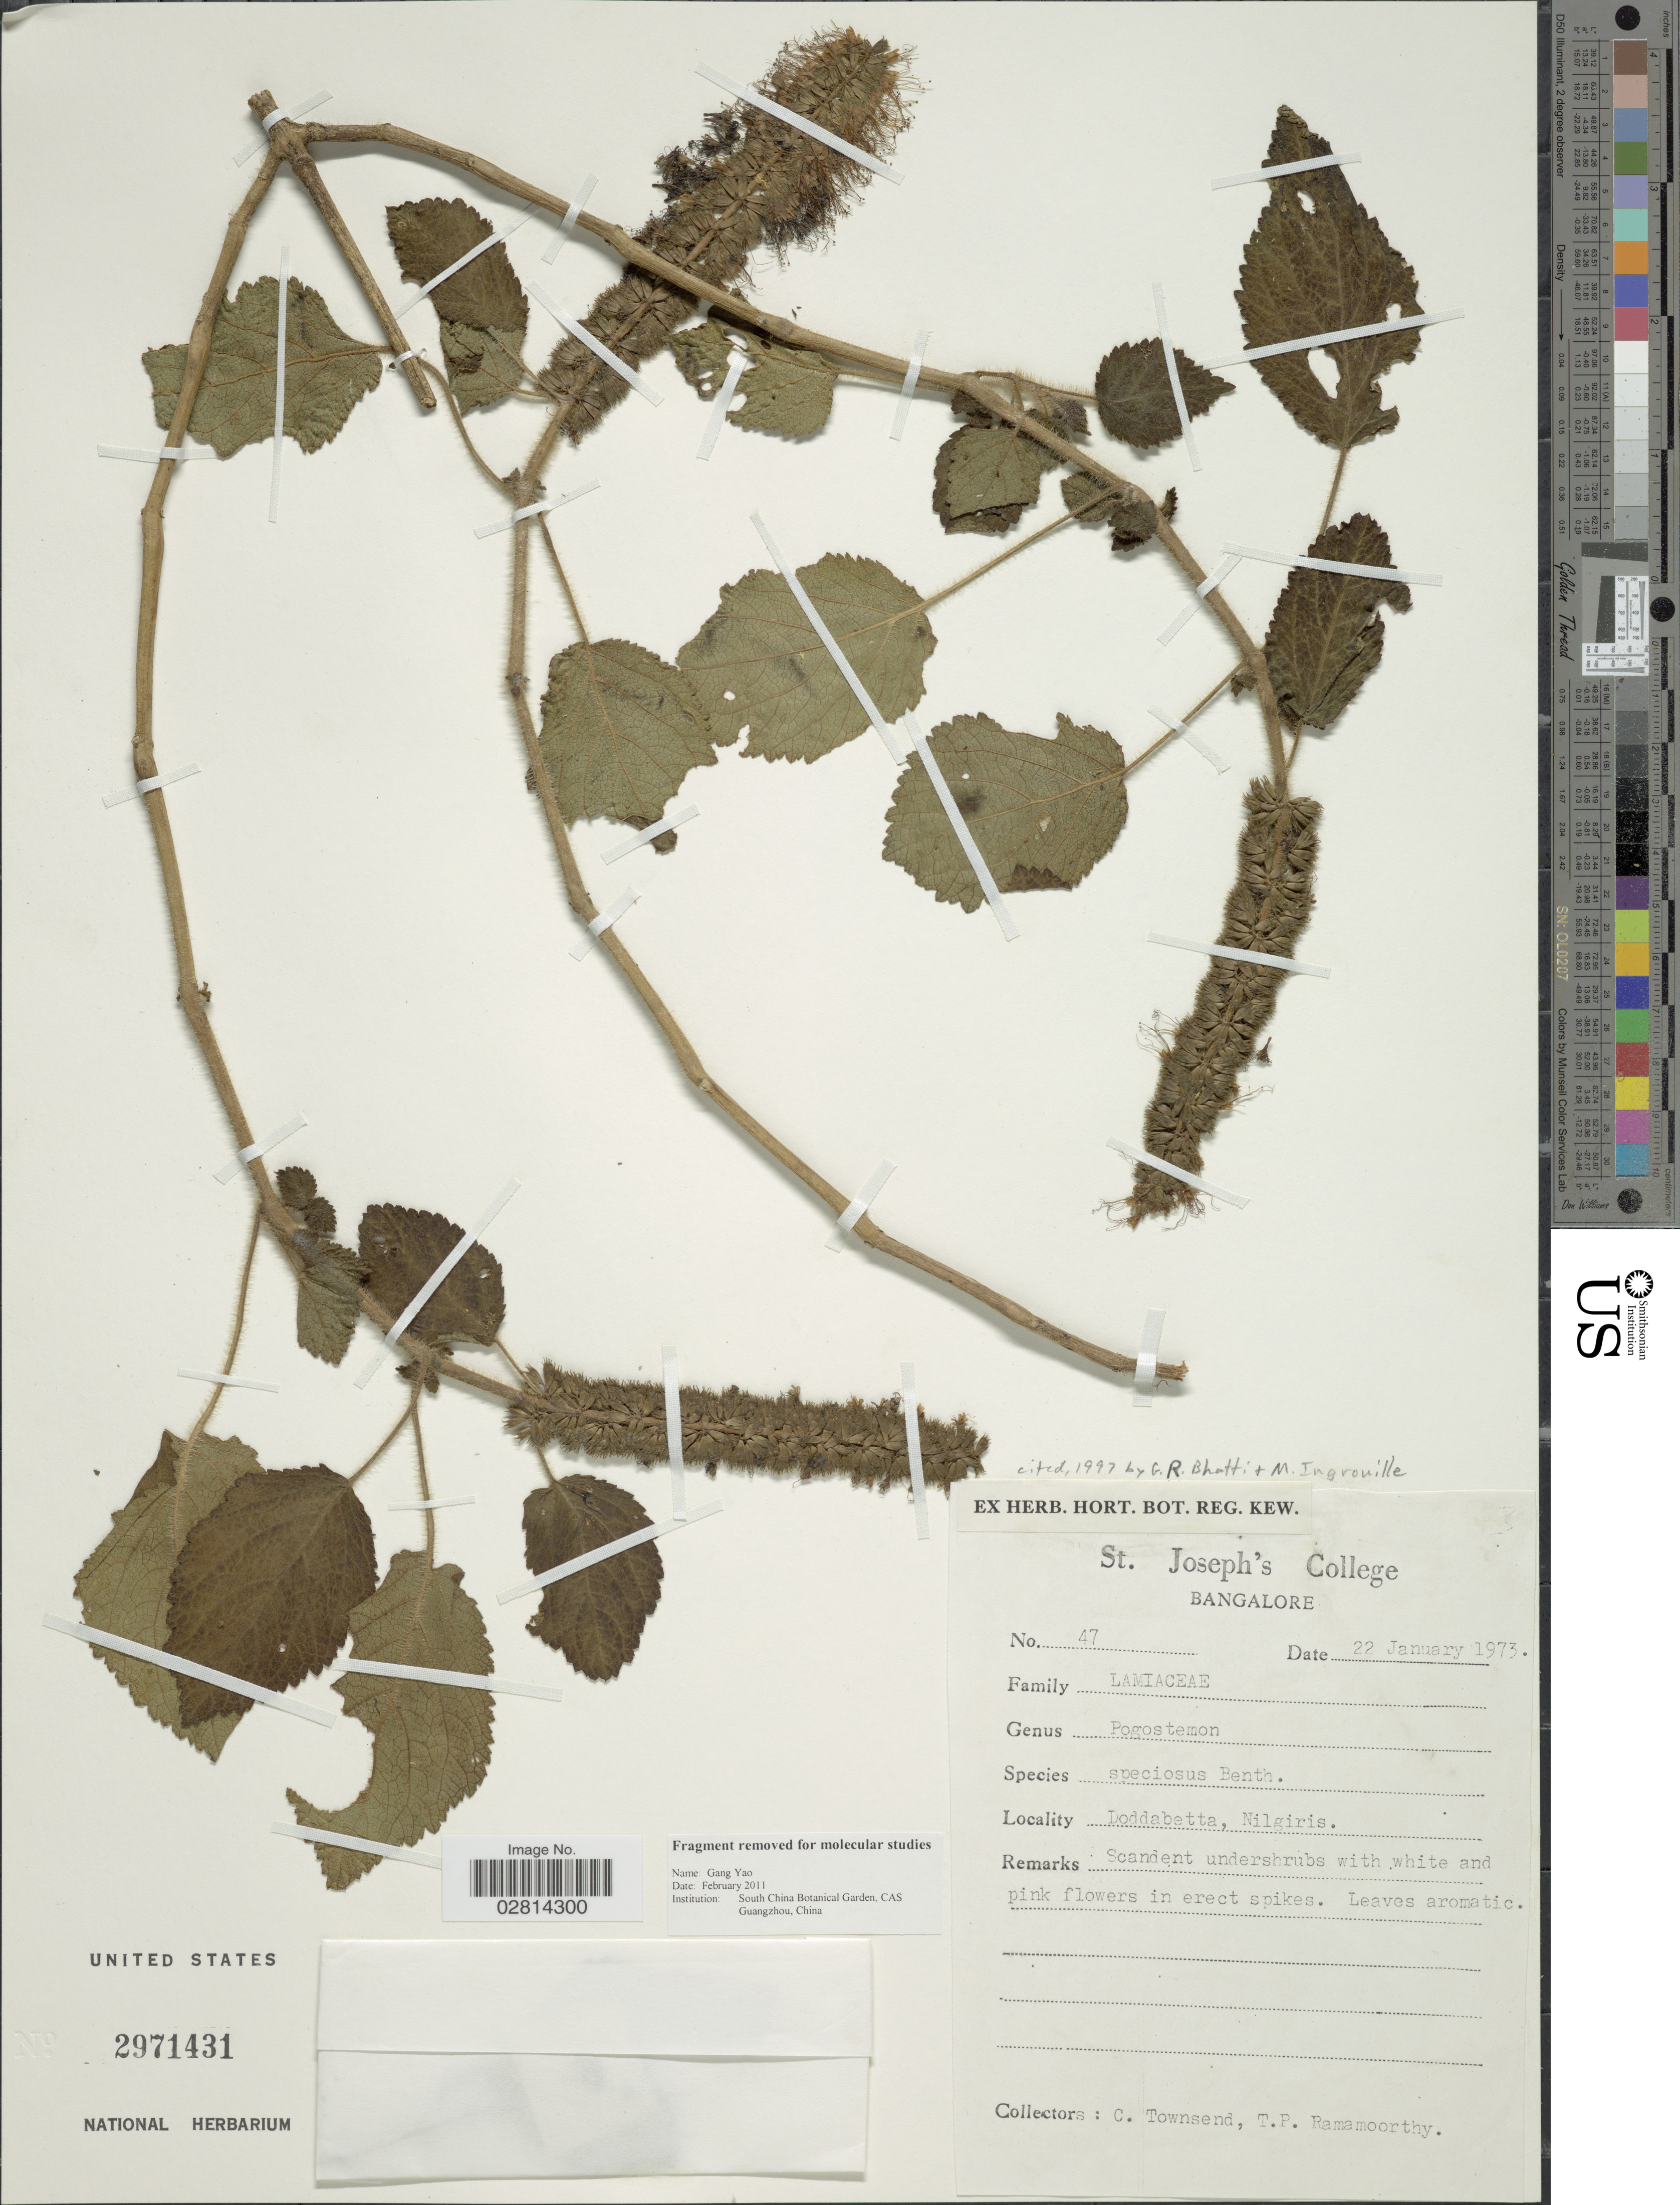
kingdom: Plantae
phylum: Tracheophyta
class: Magnoliopsida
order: Lamiales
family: Lamiaceae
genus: Pogostemon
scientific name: Pogostemon speciosus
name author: Benth.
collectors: C. Townsend & T. P. Ramamoorthy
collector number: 47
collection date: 1973-01-22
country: India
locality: Doddabata, Nilgiris.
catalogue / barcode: US 2971431